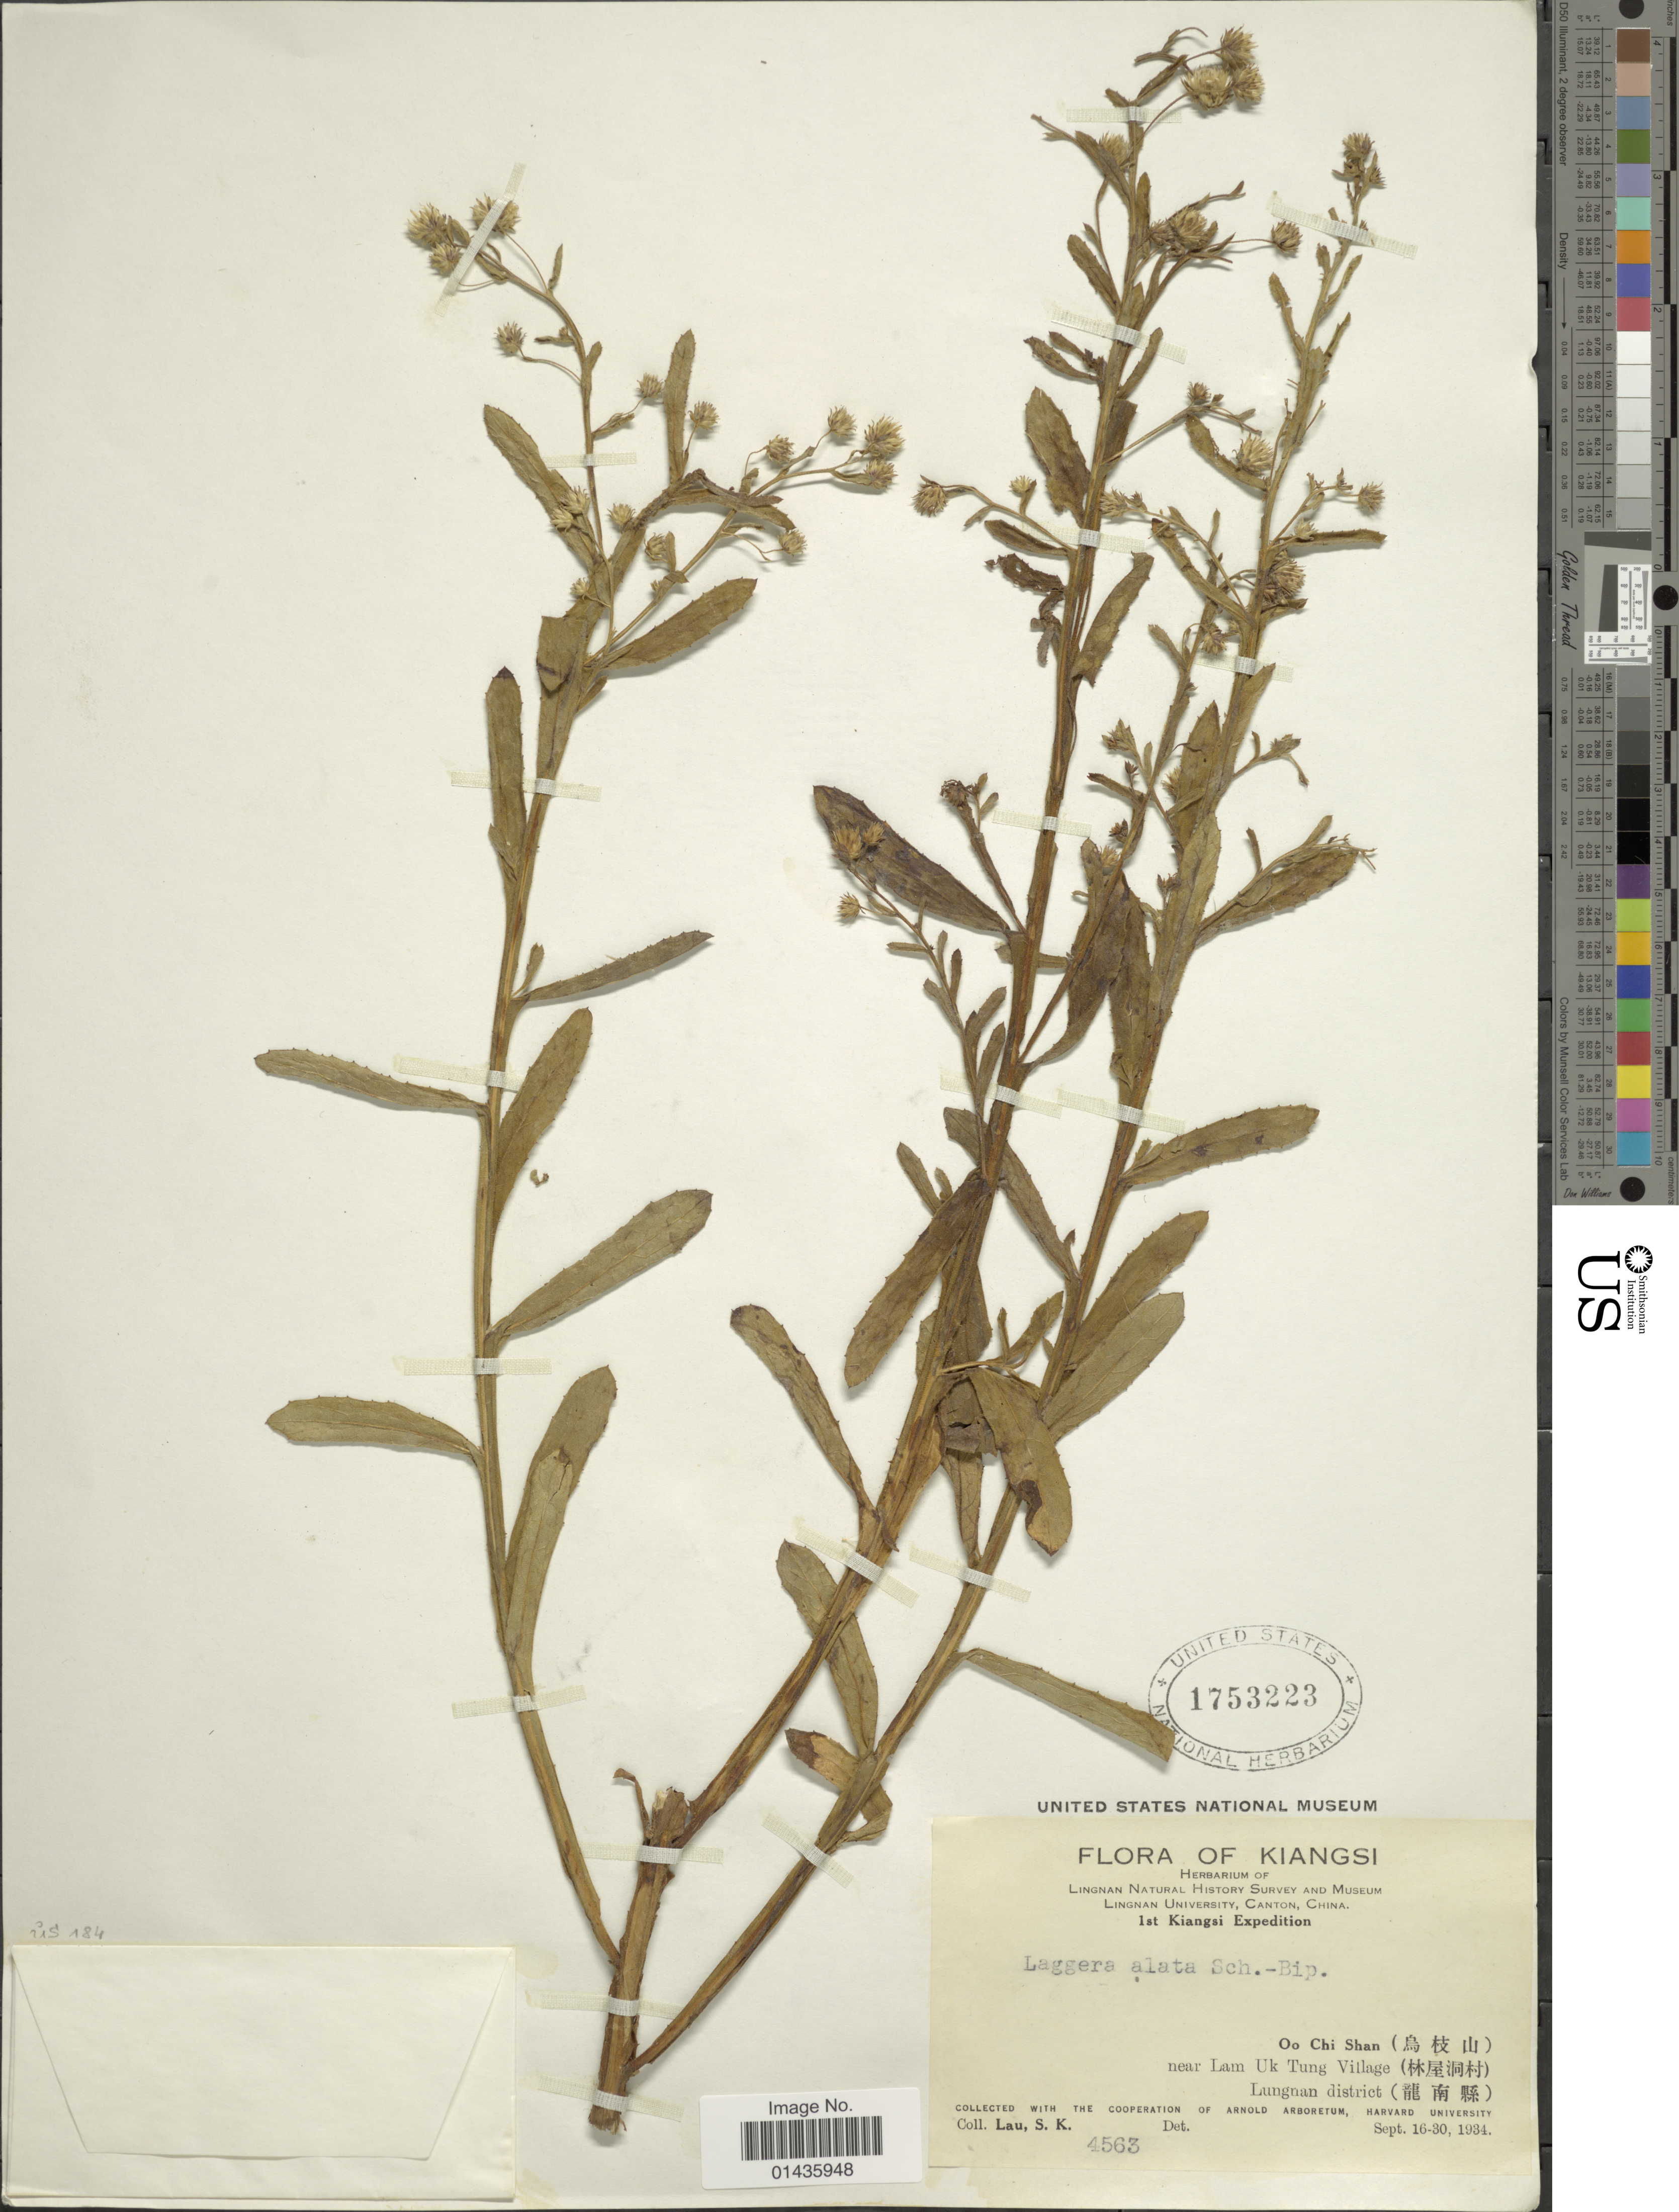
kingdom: Plantae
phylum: Tracheophyta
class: Magnoliopsida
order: Asterales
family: Asteraceae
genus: Laggera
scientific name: Laggera alata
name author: Sch. Bip.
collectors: S. K. Lau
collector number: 4563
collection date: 1934-09-16/1934-09-30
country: China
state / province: Jiangxi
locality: Kiangsi, Oo Chi Shan, near Lam Uk Tung Village, Lungnan district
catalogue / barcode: US 1753223